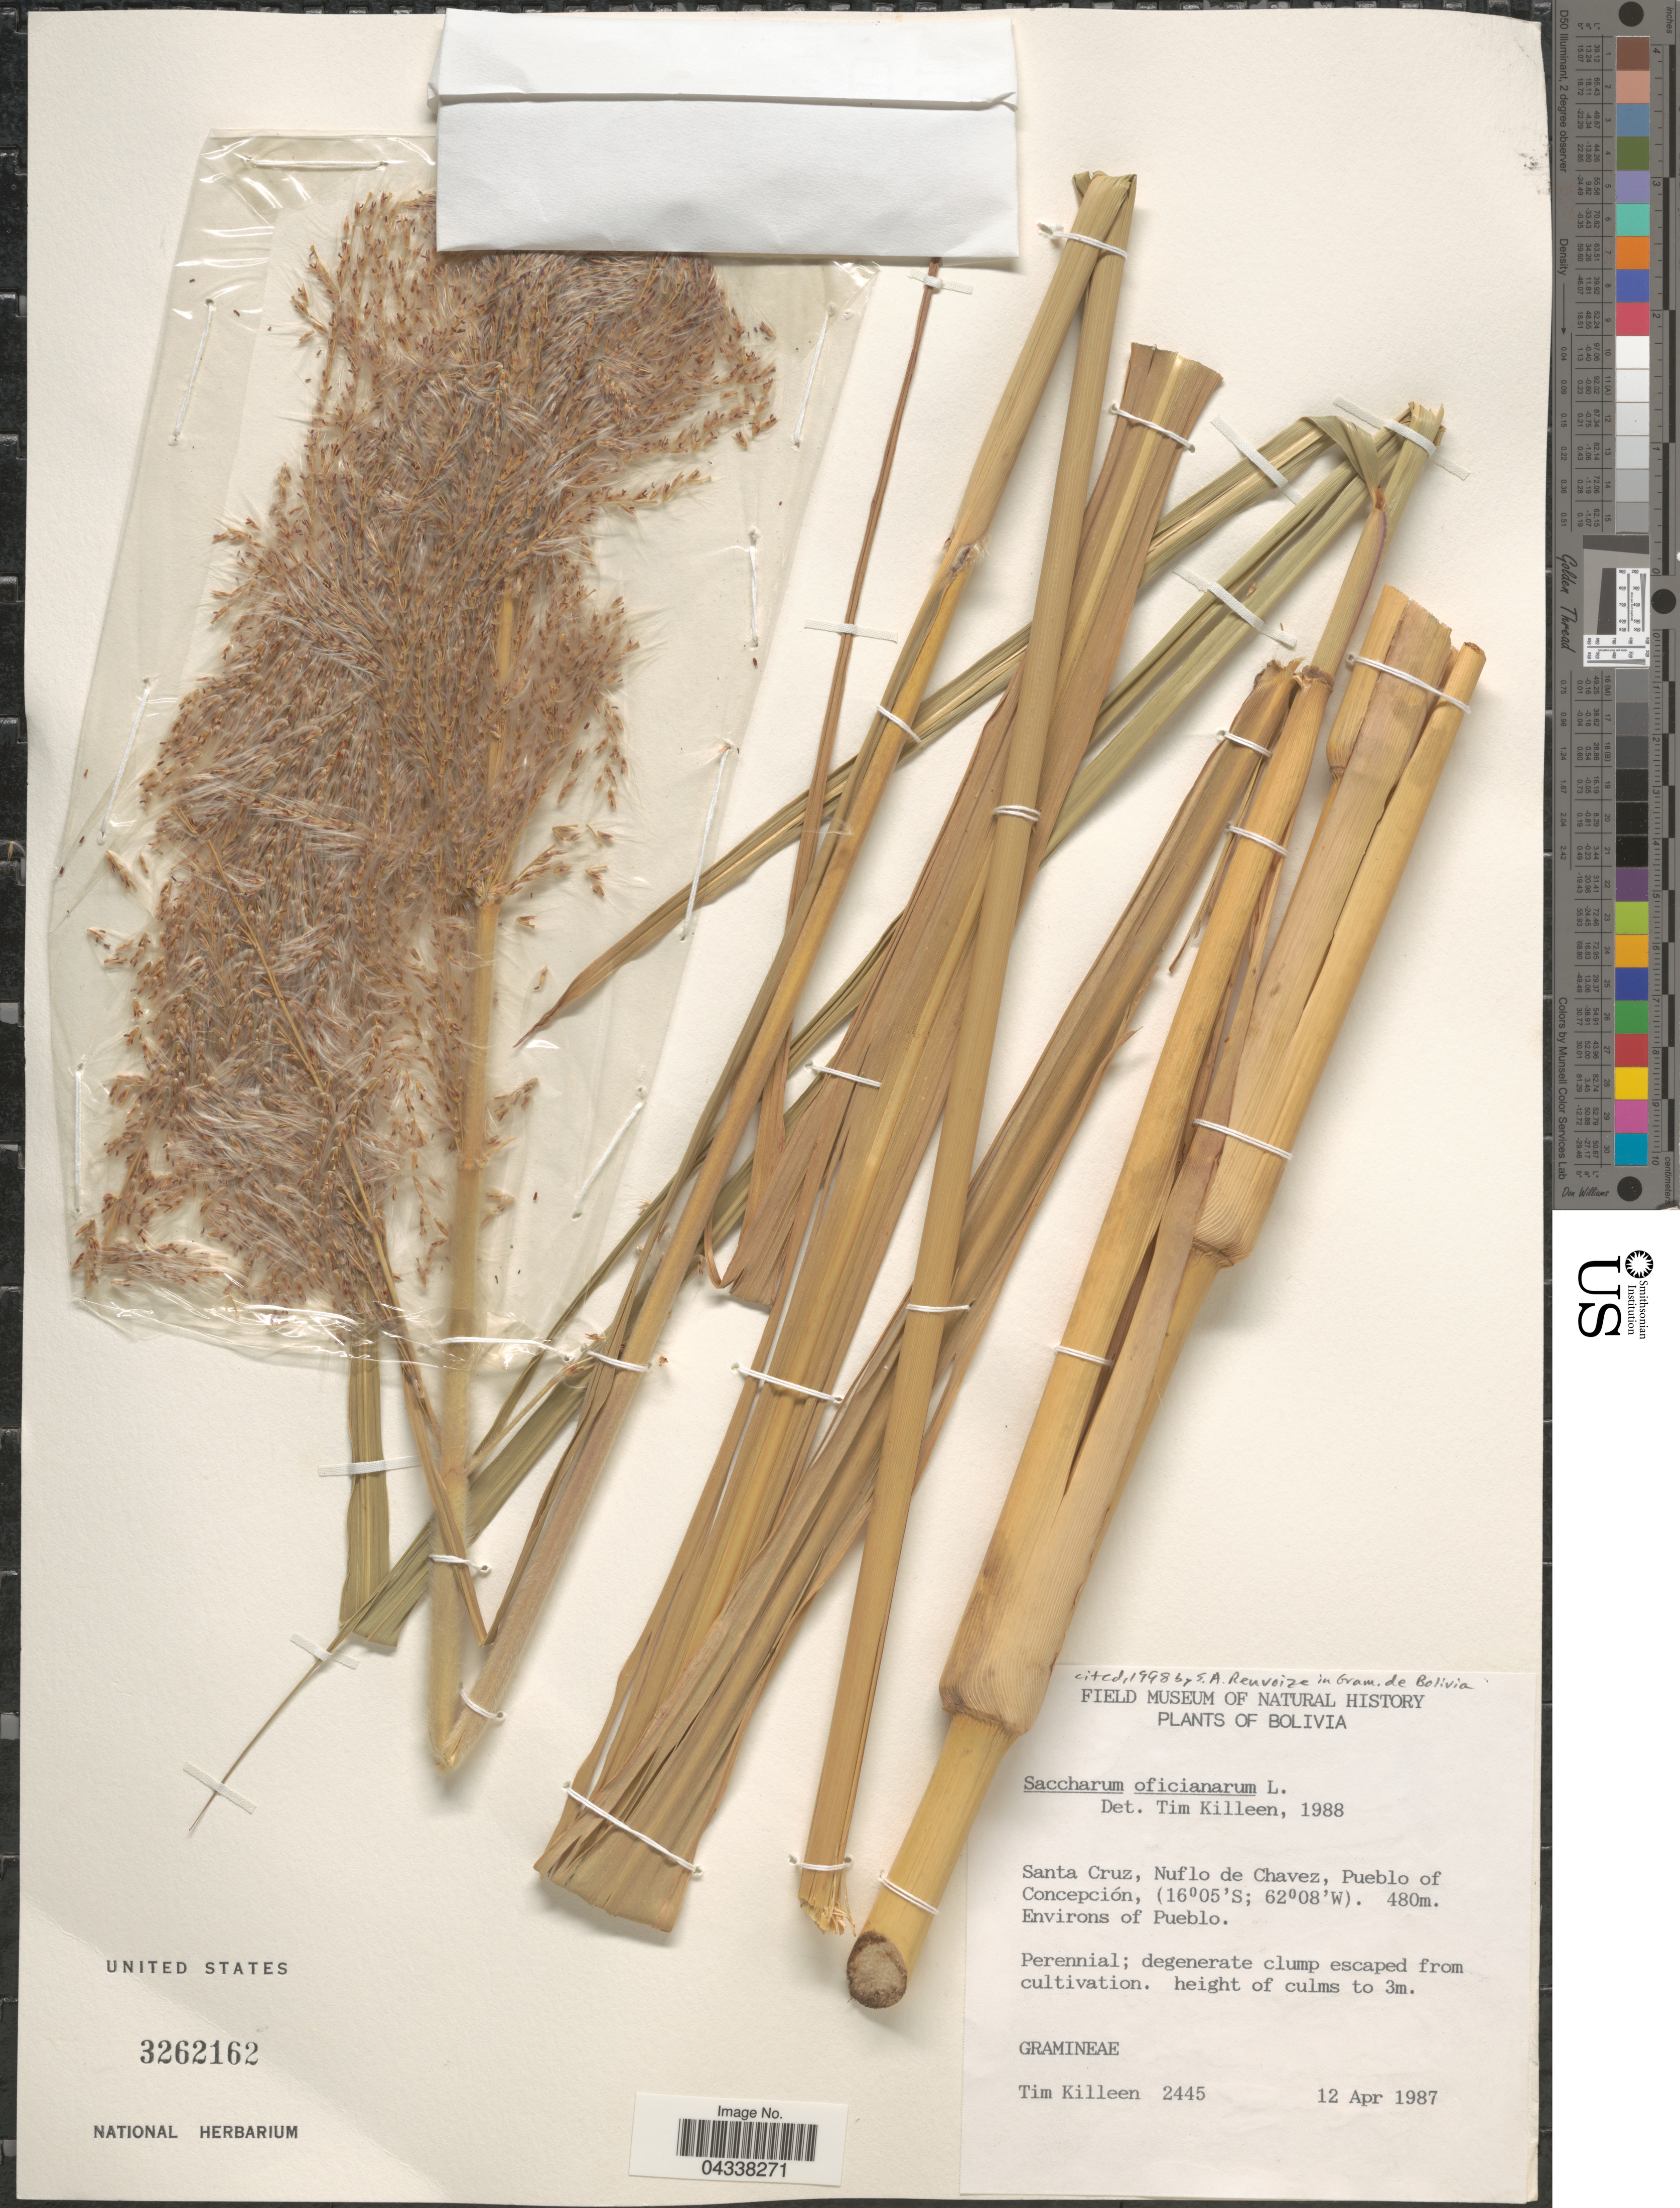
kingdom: Plantae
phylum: Tracheophyta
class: Liliopsida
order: Poales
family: Poaceae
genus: Saccharum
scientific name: Saccharum officinarum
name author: L.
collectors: T. J. Killeen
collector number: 2445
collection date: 1987-04-12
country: Bolivia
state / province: Santa Cruz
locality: Nuflo de Chavez, Pueblo of Concepción. Environs of Pueblo.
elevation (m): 480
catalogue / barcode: US 3262162